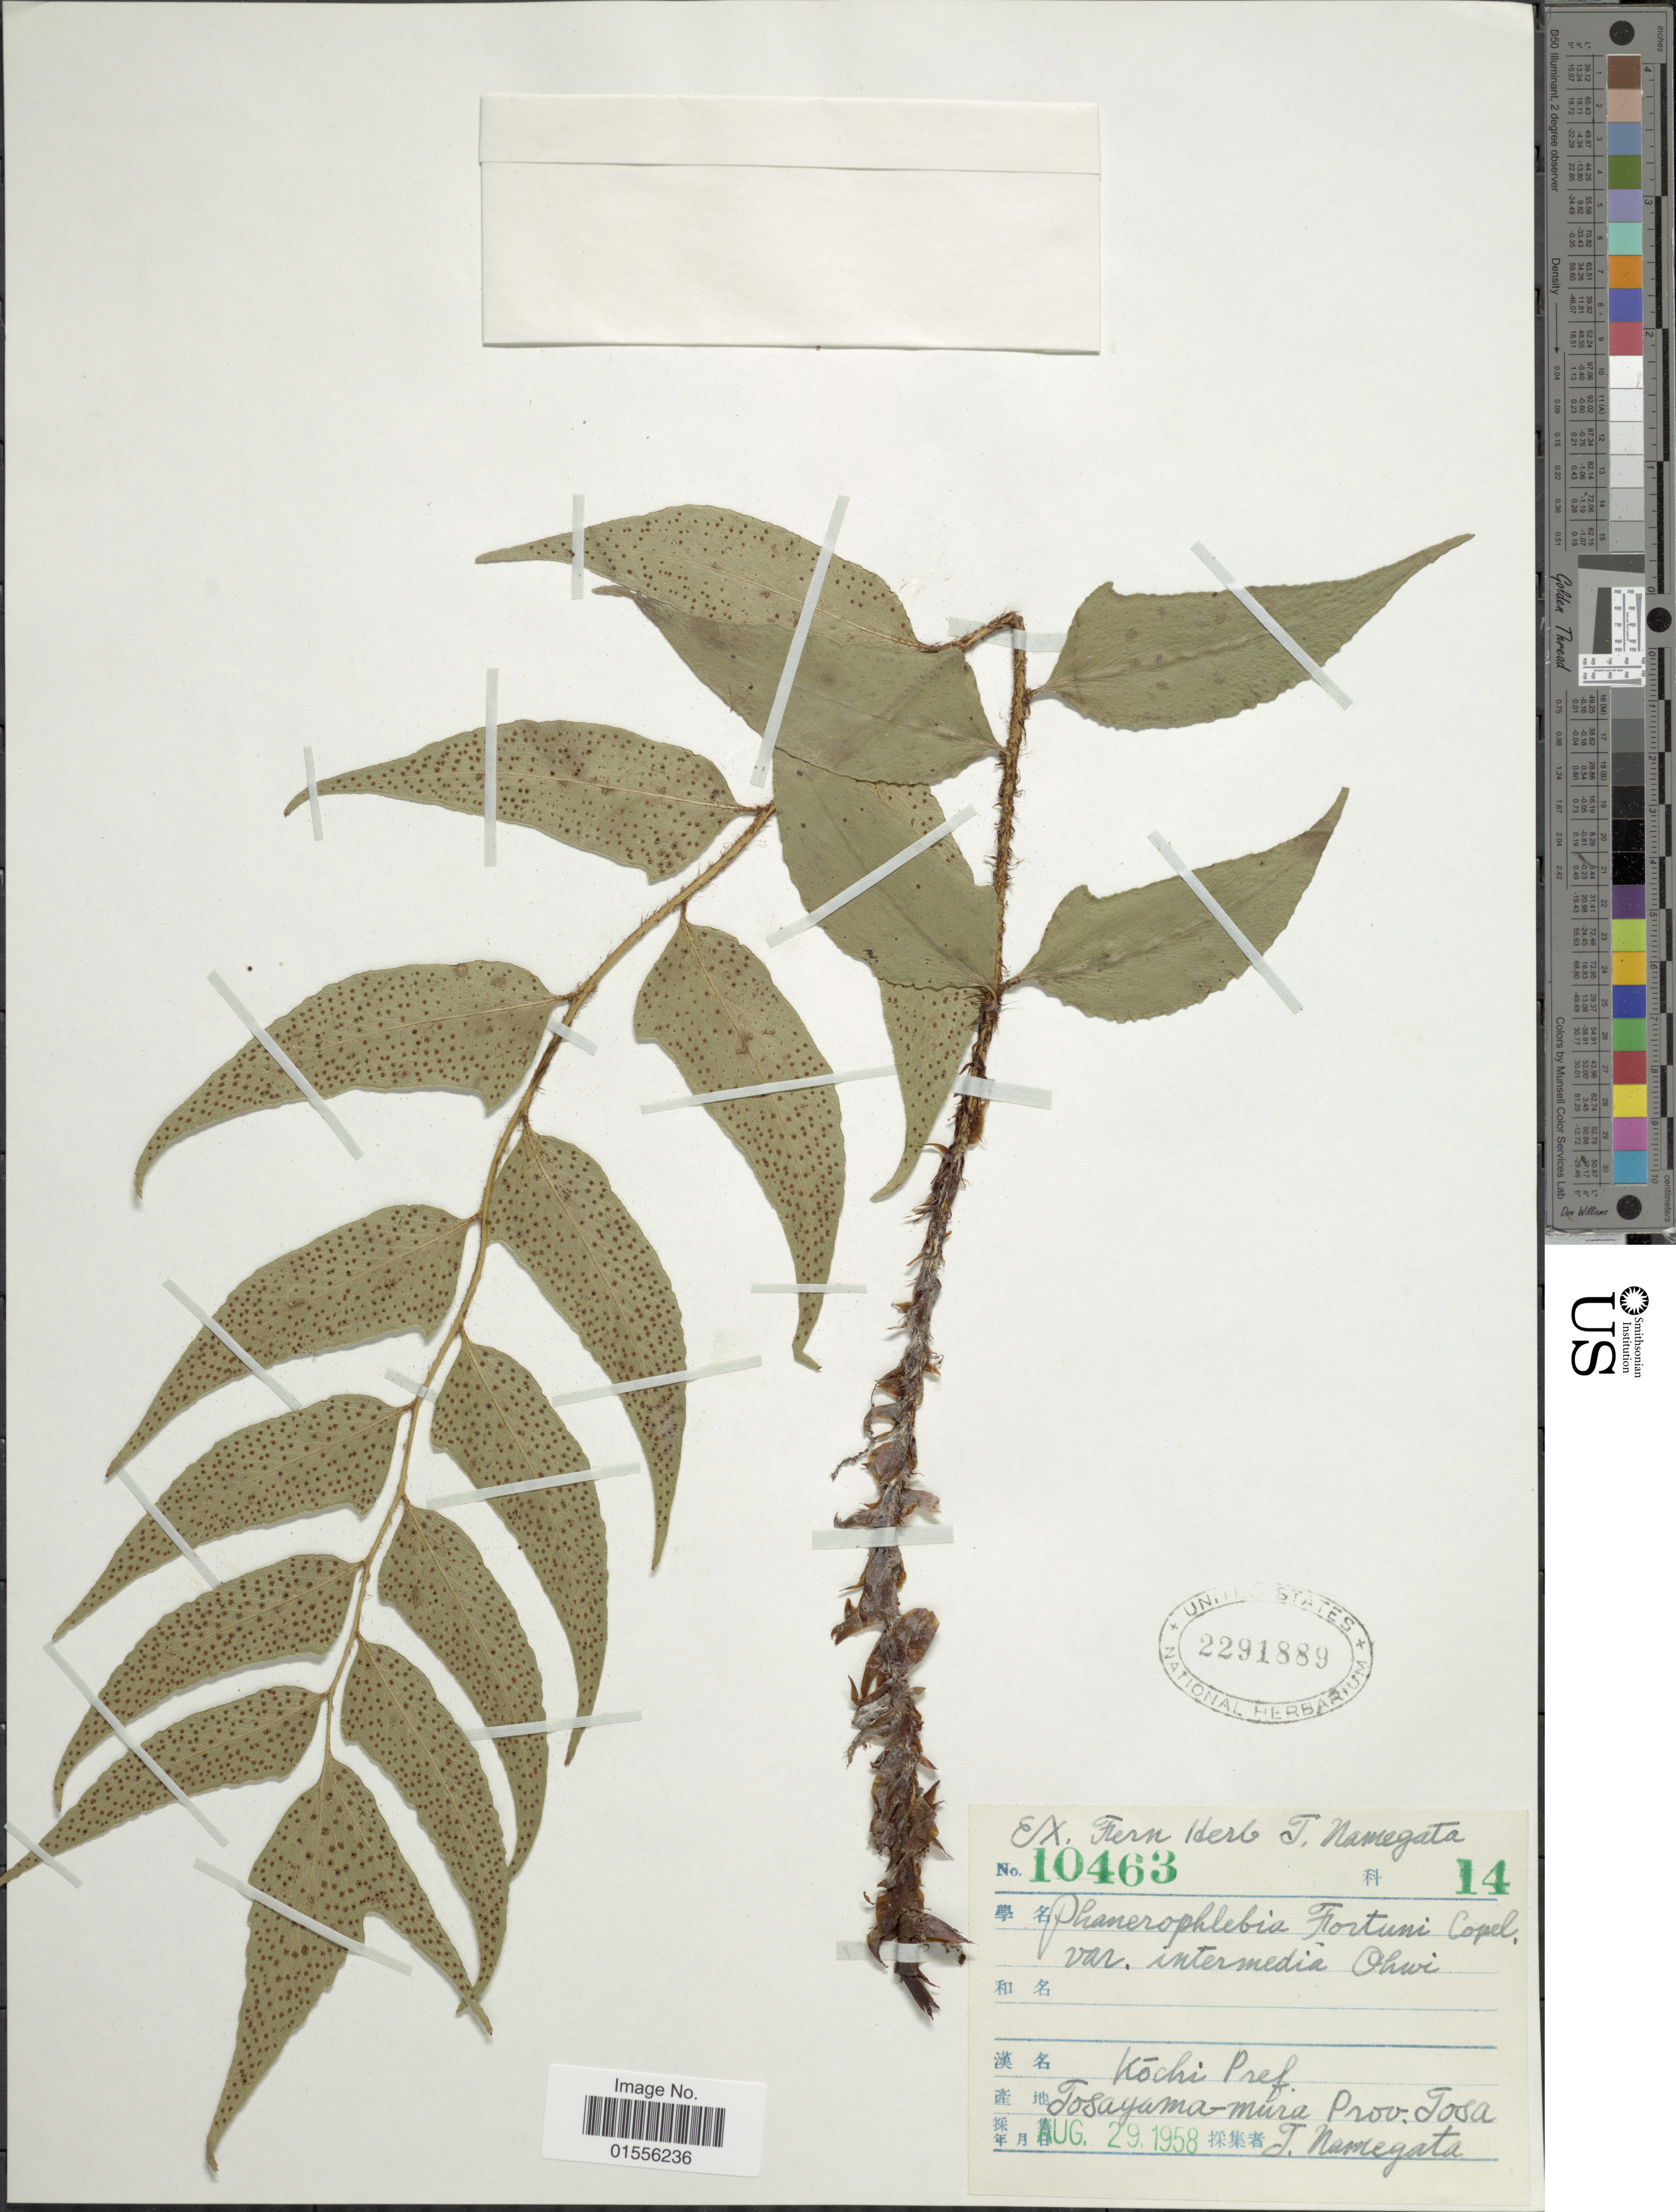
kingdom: Plantae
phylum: Tracheophyta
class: Polypodiopsida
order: Polypodiales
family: Dryopteridaceae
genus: Cyrtomium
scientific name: Cyrtomium fortunei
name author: J. Sm.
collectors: T. Namegata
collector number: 10463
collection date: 1958-08-29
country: Japan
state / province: Koti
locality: Kochi Pref., Tosayama-mura, Prov. Tosa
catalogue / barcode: US 2291889